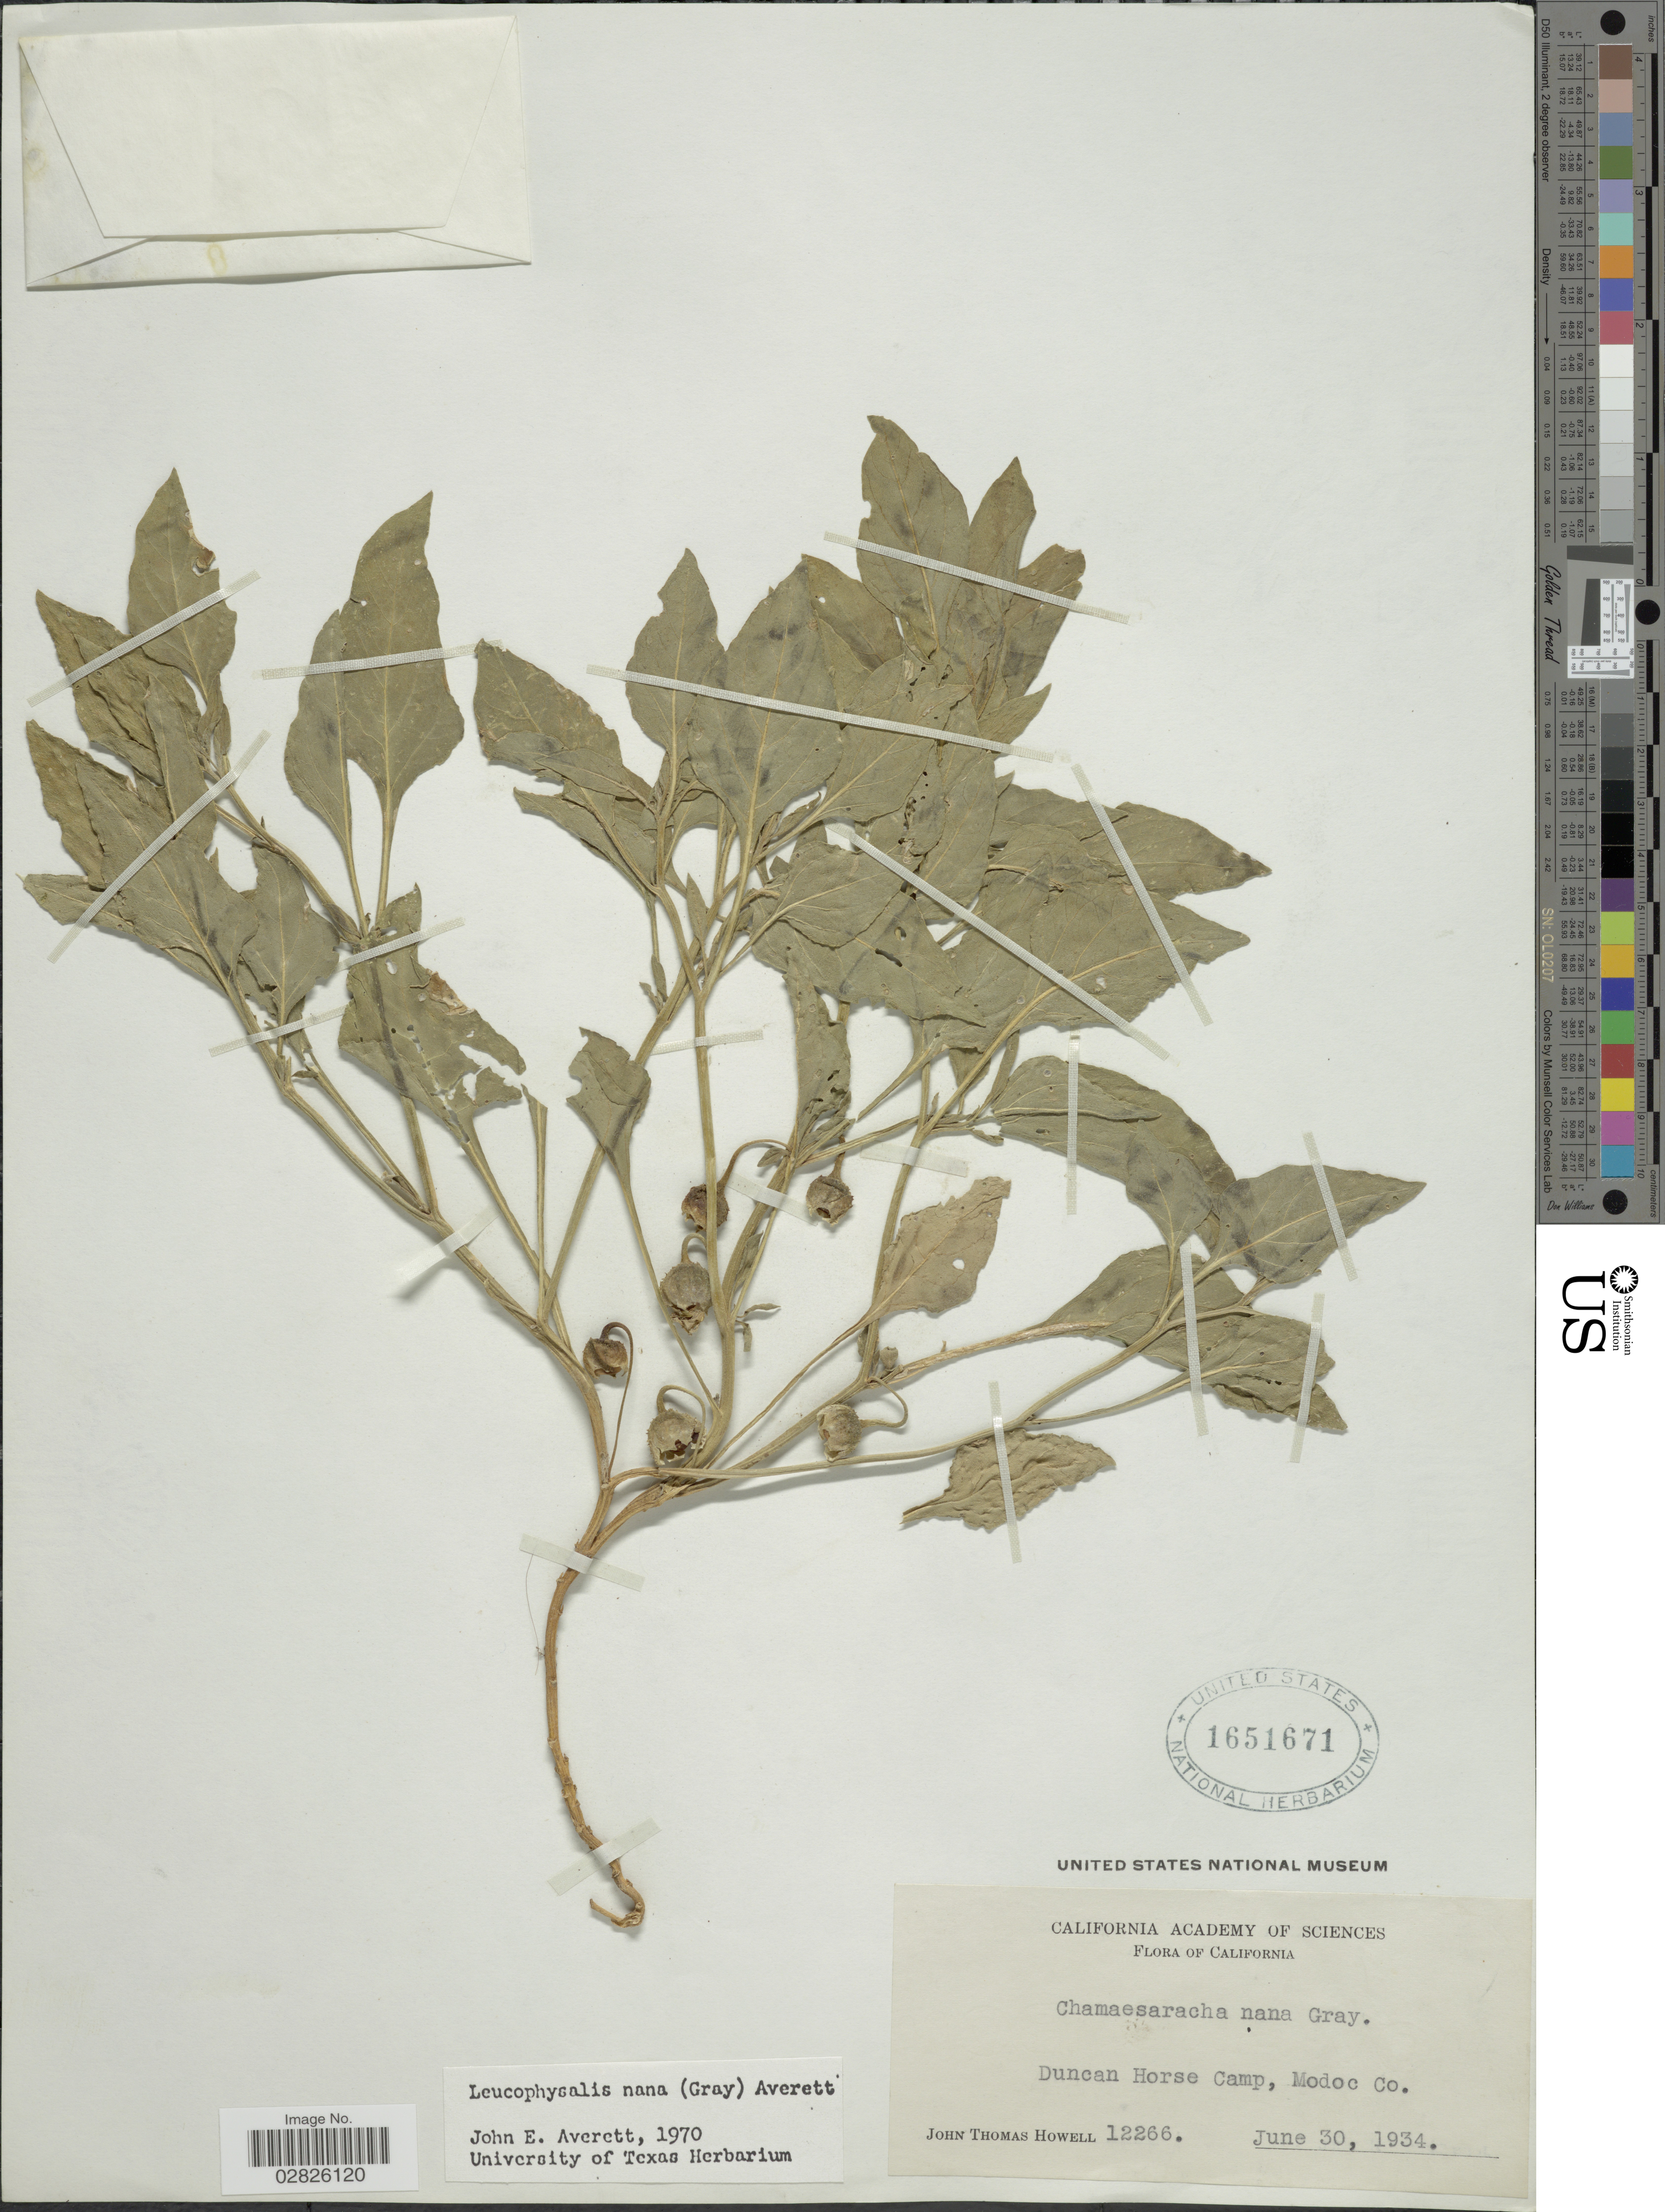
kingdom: Plantae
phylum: Tracheophyta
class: Magnoliopsida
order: Solanales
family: Solanaceae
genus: Leucophysalis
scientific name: Leucophysalis nana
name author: (A. Gray) Averett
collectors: J. T. Howell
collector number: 12266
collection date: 1934-06-30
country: United States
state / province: California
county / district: Modoc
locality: Duncan Horse Camp, Modoc Co.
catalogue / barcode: US 1651671